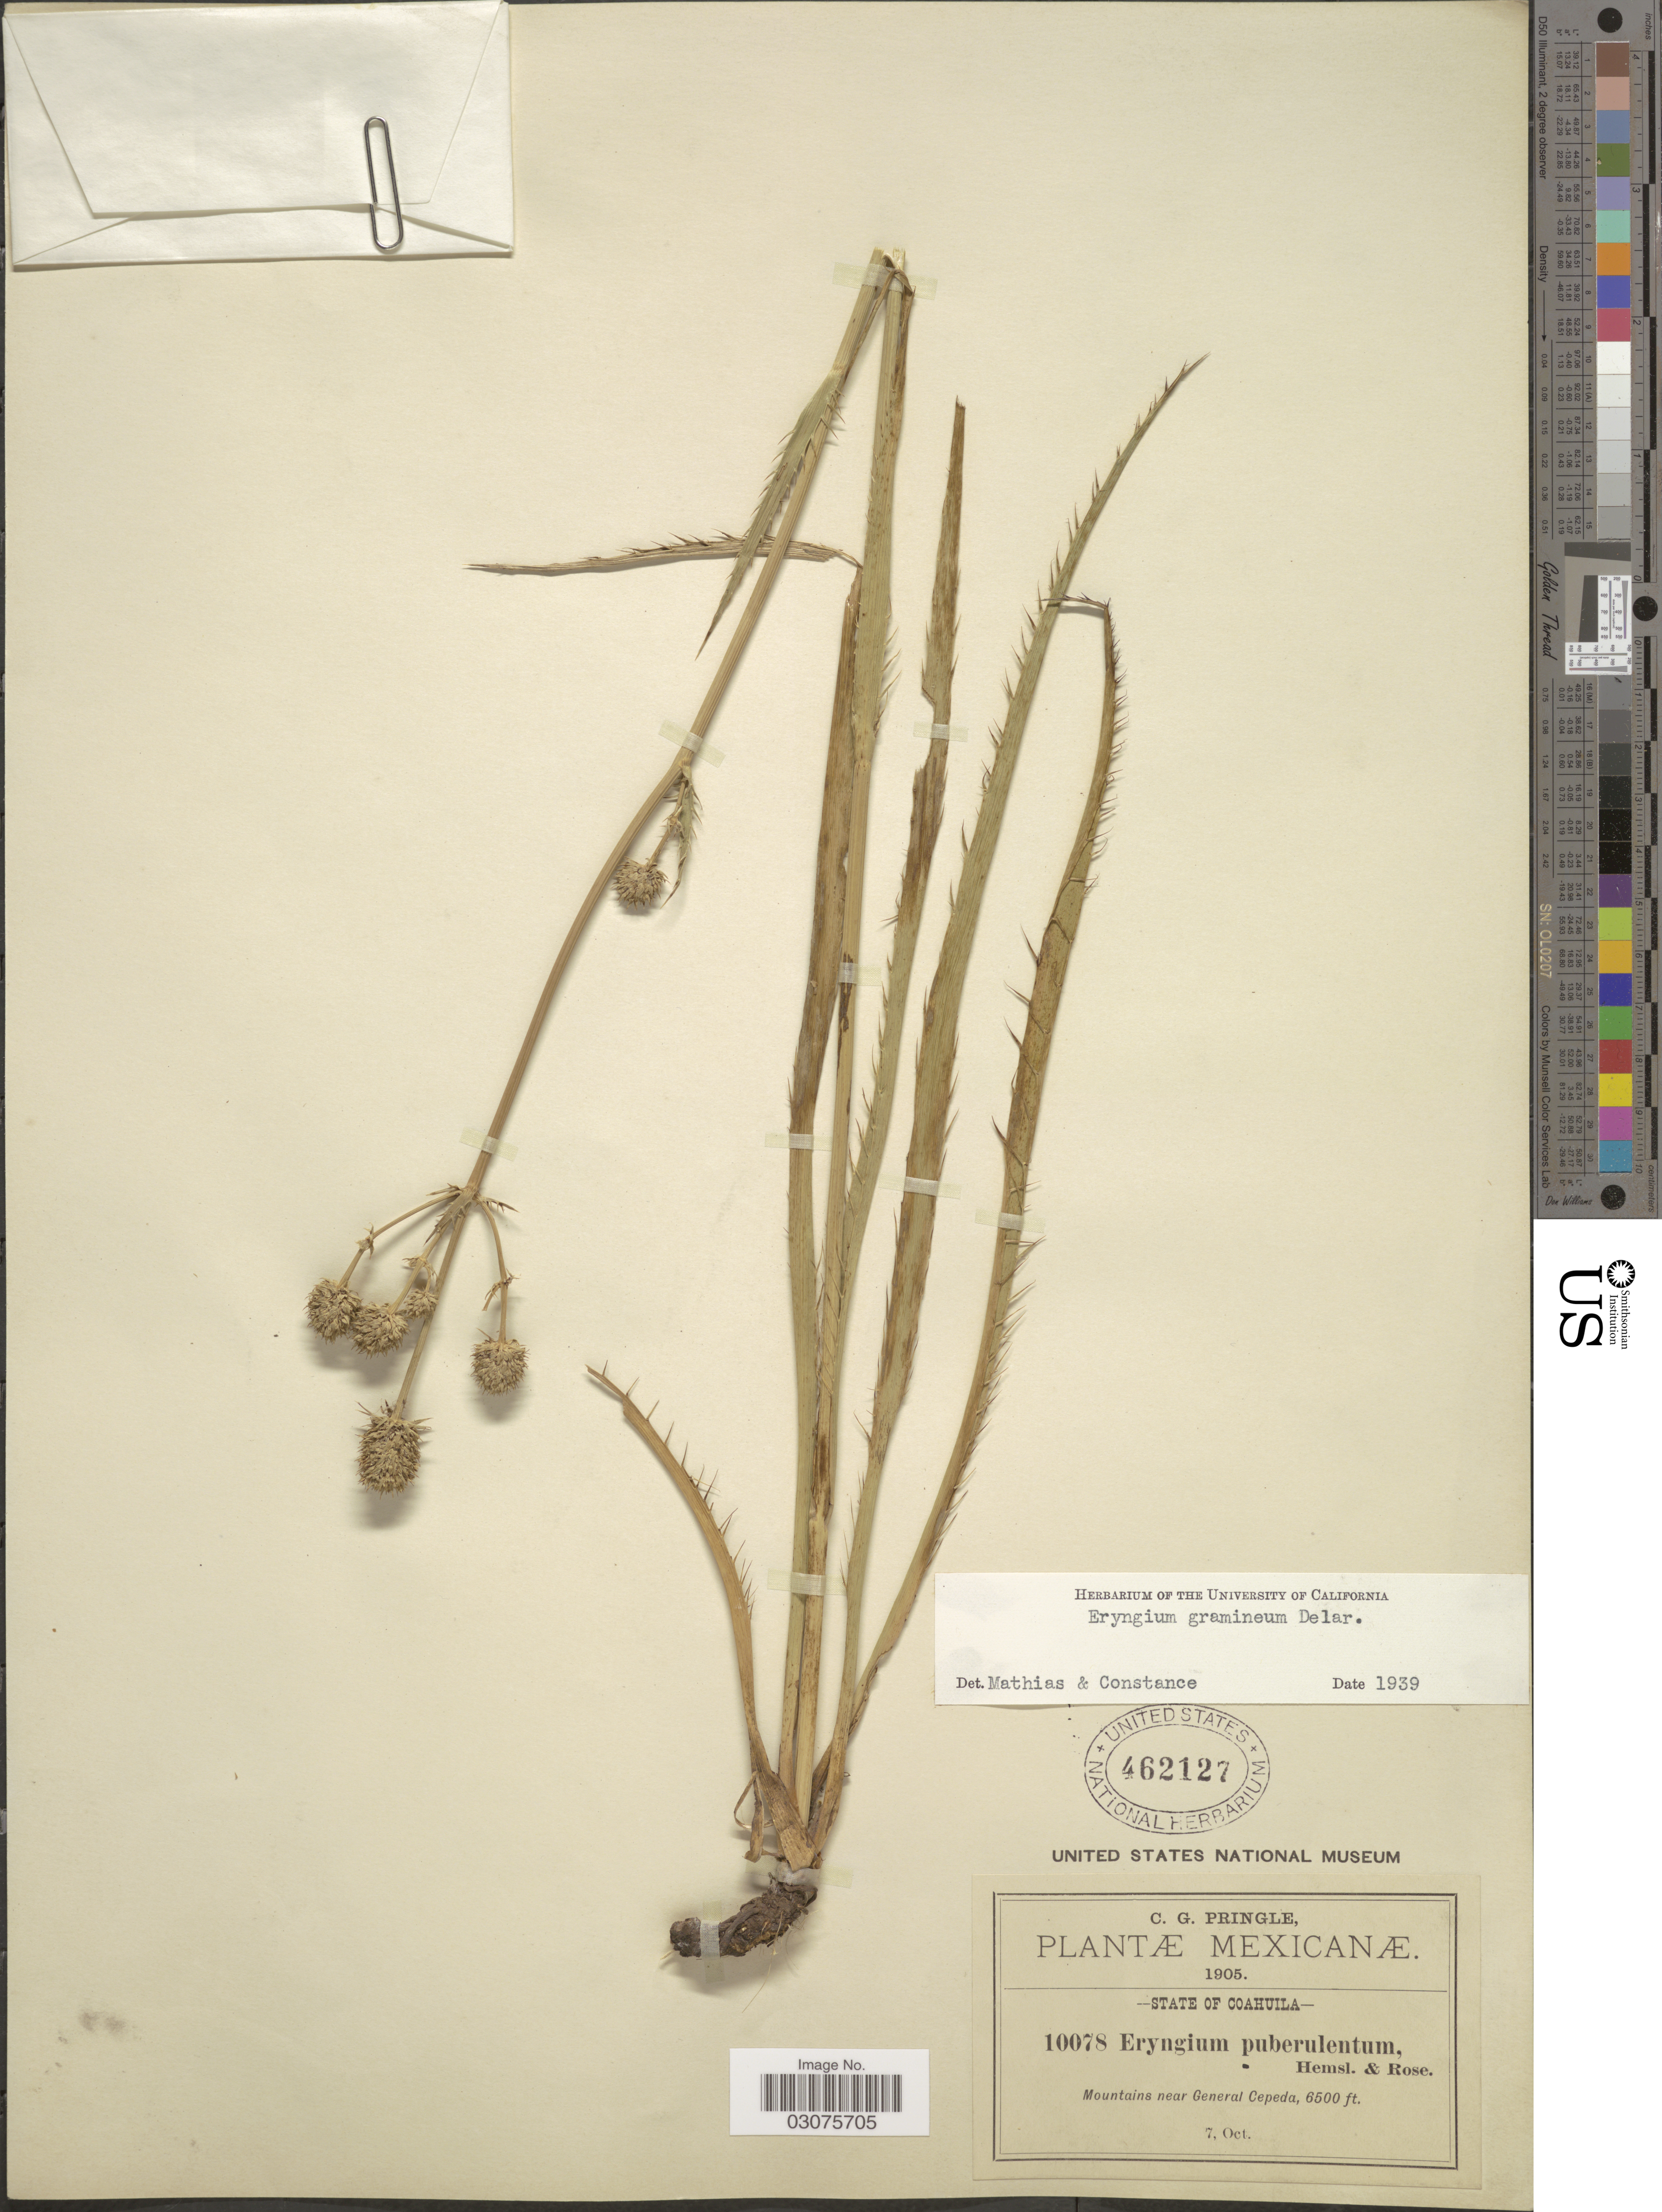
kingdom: Plantae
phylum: Tracheophyta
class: Magnoliopsida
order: Apiales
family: Apiaceae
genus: Eryngium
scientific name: Eryngium gramineum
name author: F. Delaroche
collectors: C. G. Pringle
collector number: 10078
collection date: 1905-10-07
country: Mexico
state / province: Coahuila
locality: Mountains near General Cepeda.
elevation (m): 1981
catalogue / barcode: US 462127